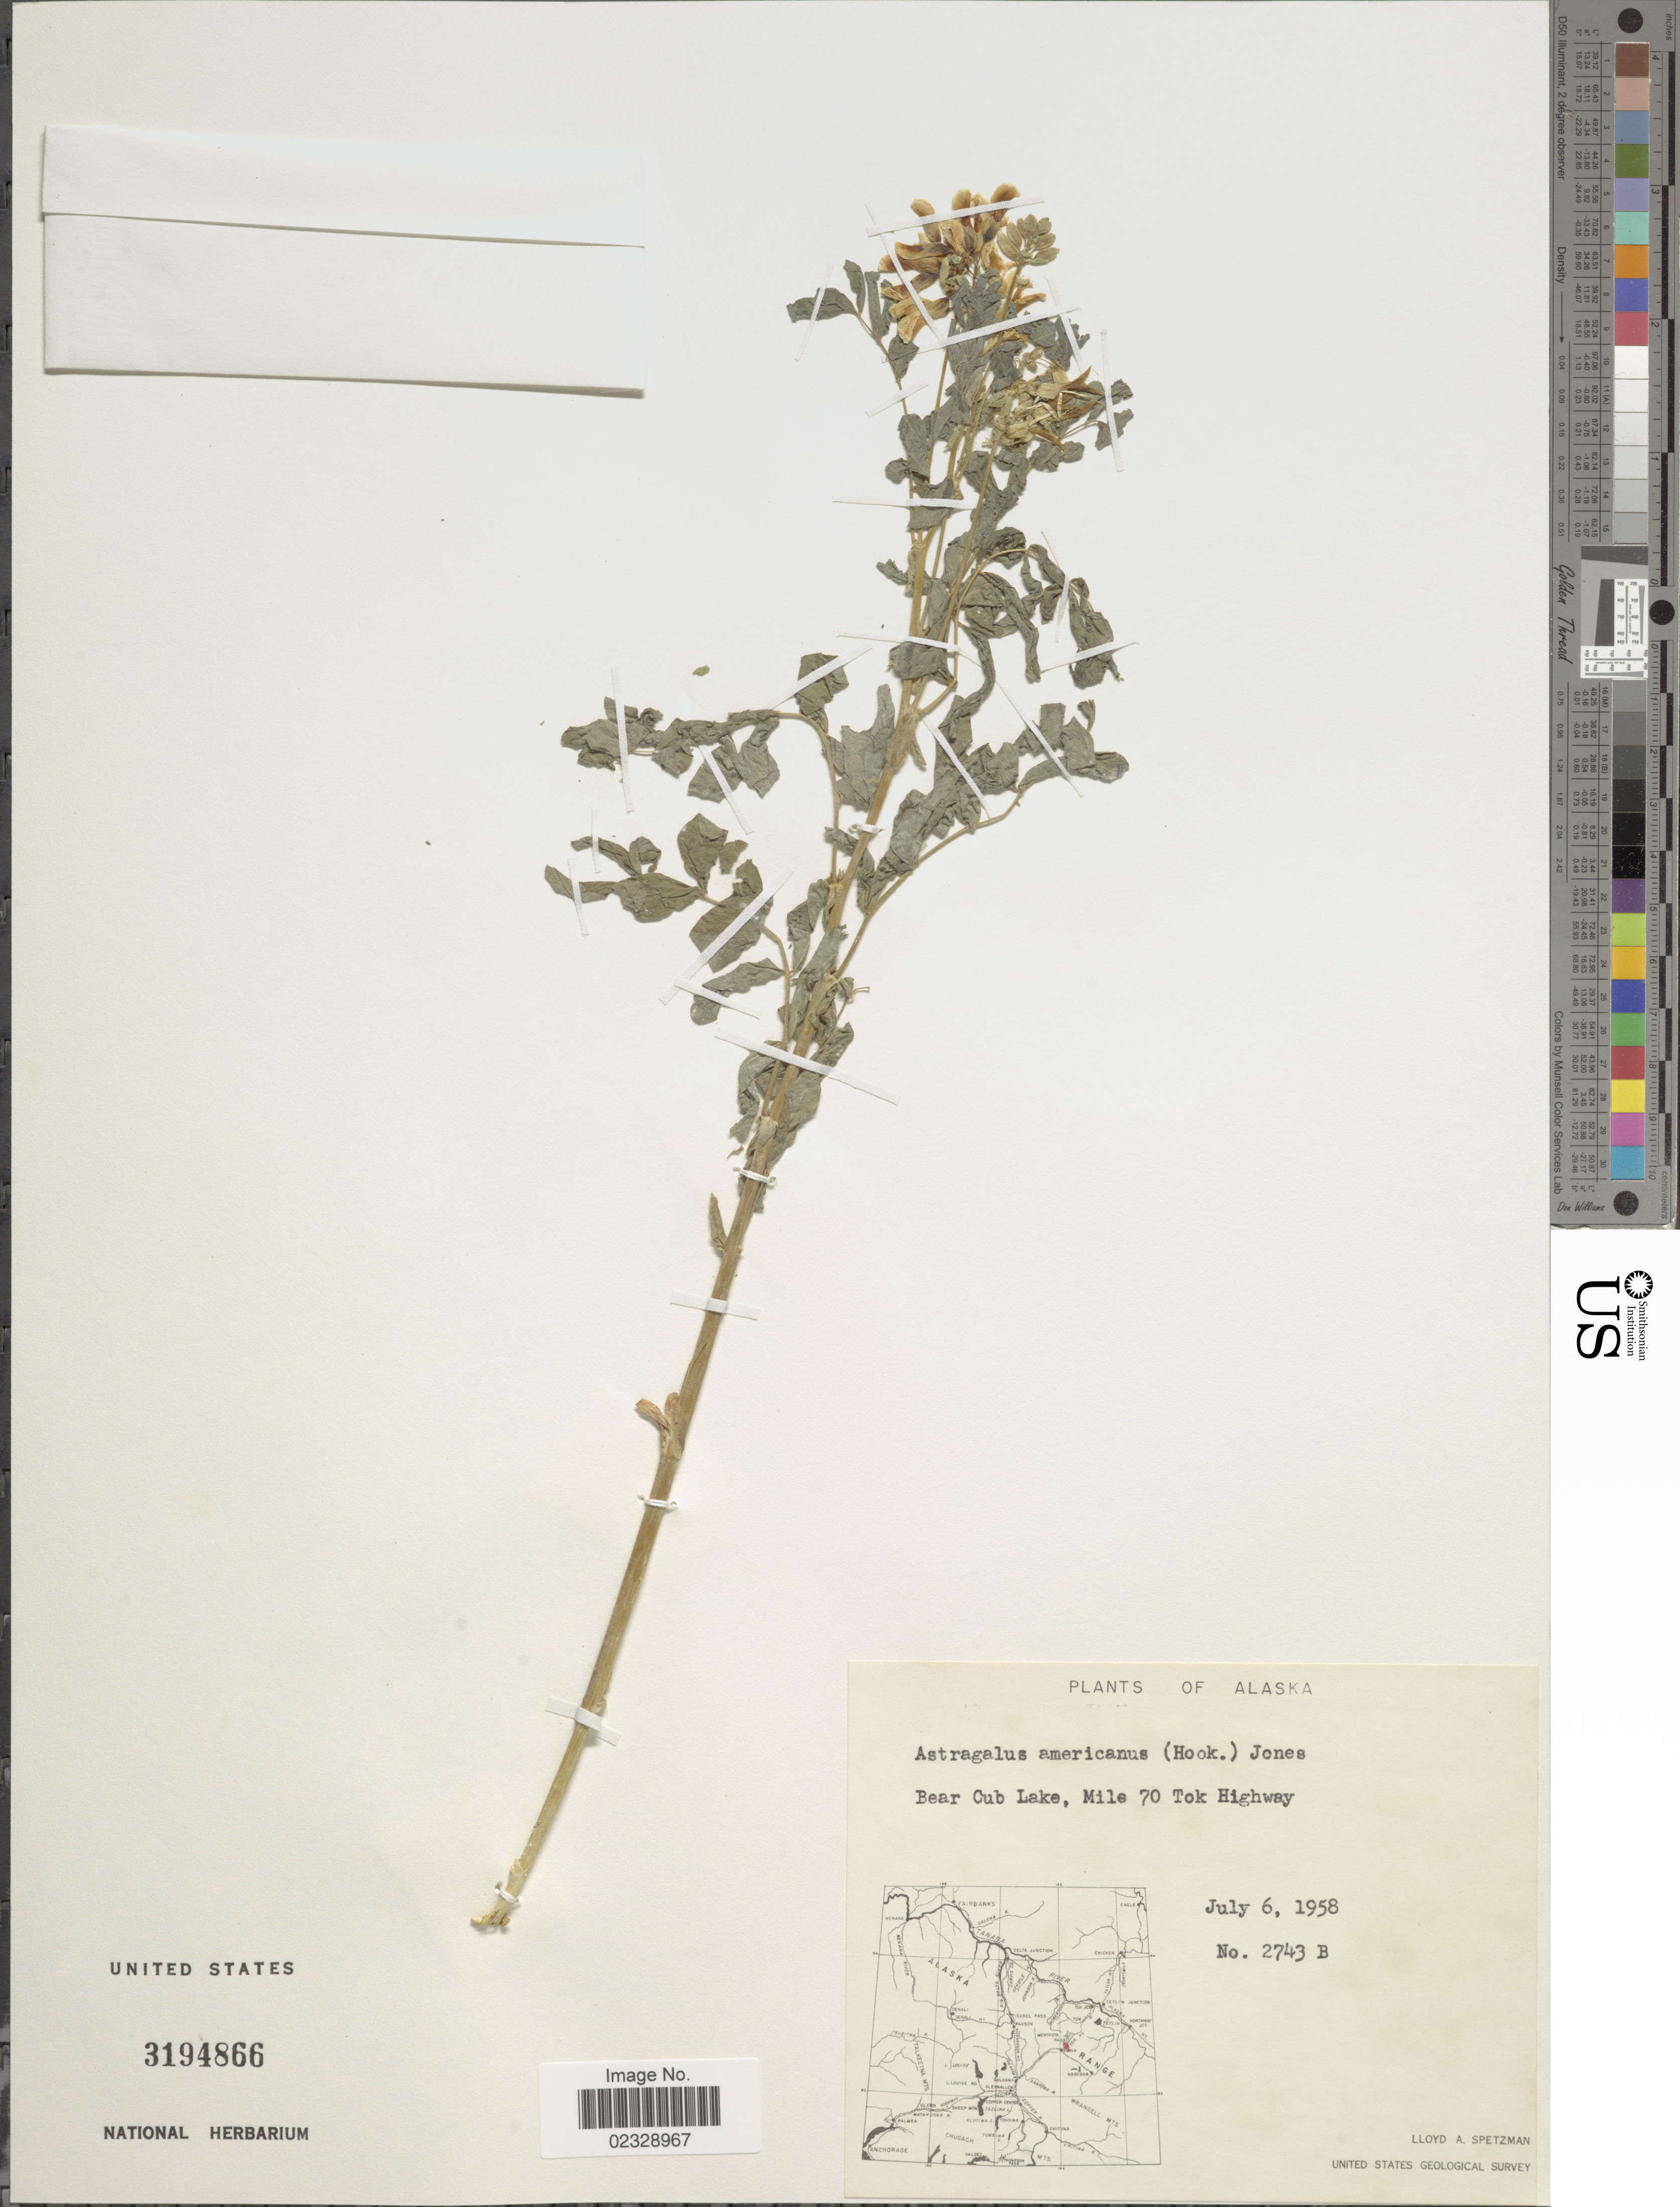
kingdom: Plantae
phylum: Tracheophyta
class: Magnoliopsida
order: Fabales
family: Fabaceae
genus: Astragalus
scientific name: Astragalus americanus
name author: (Hook.) M.E. Jones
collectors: L. Spetzman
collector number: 2743B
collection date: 1958-07-06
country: United States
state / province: Alaska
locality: Bear Cub Lake, Mile 70 Tok Highway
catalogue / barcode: US 3194866